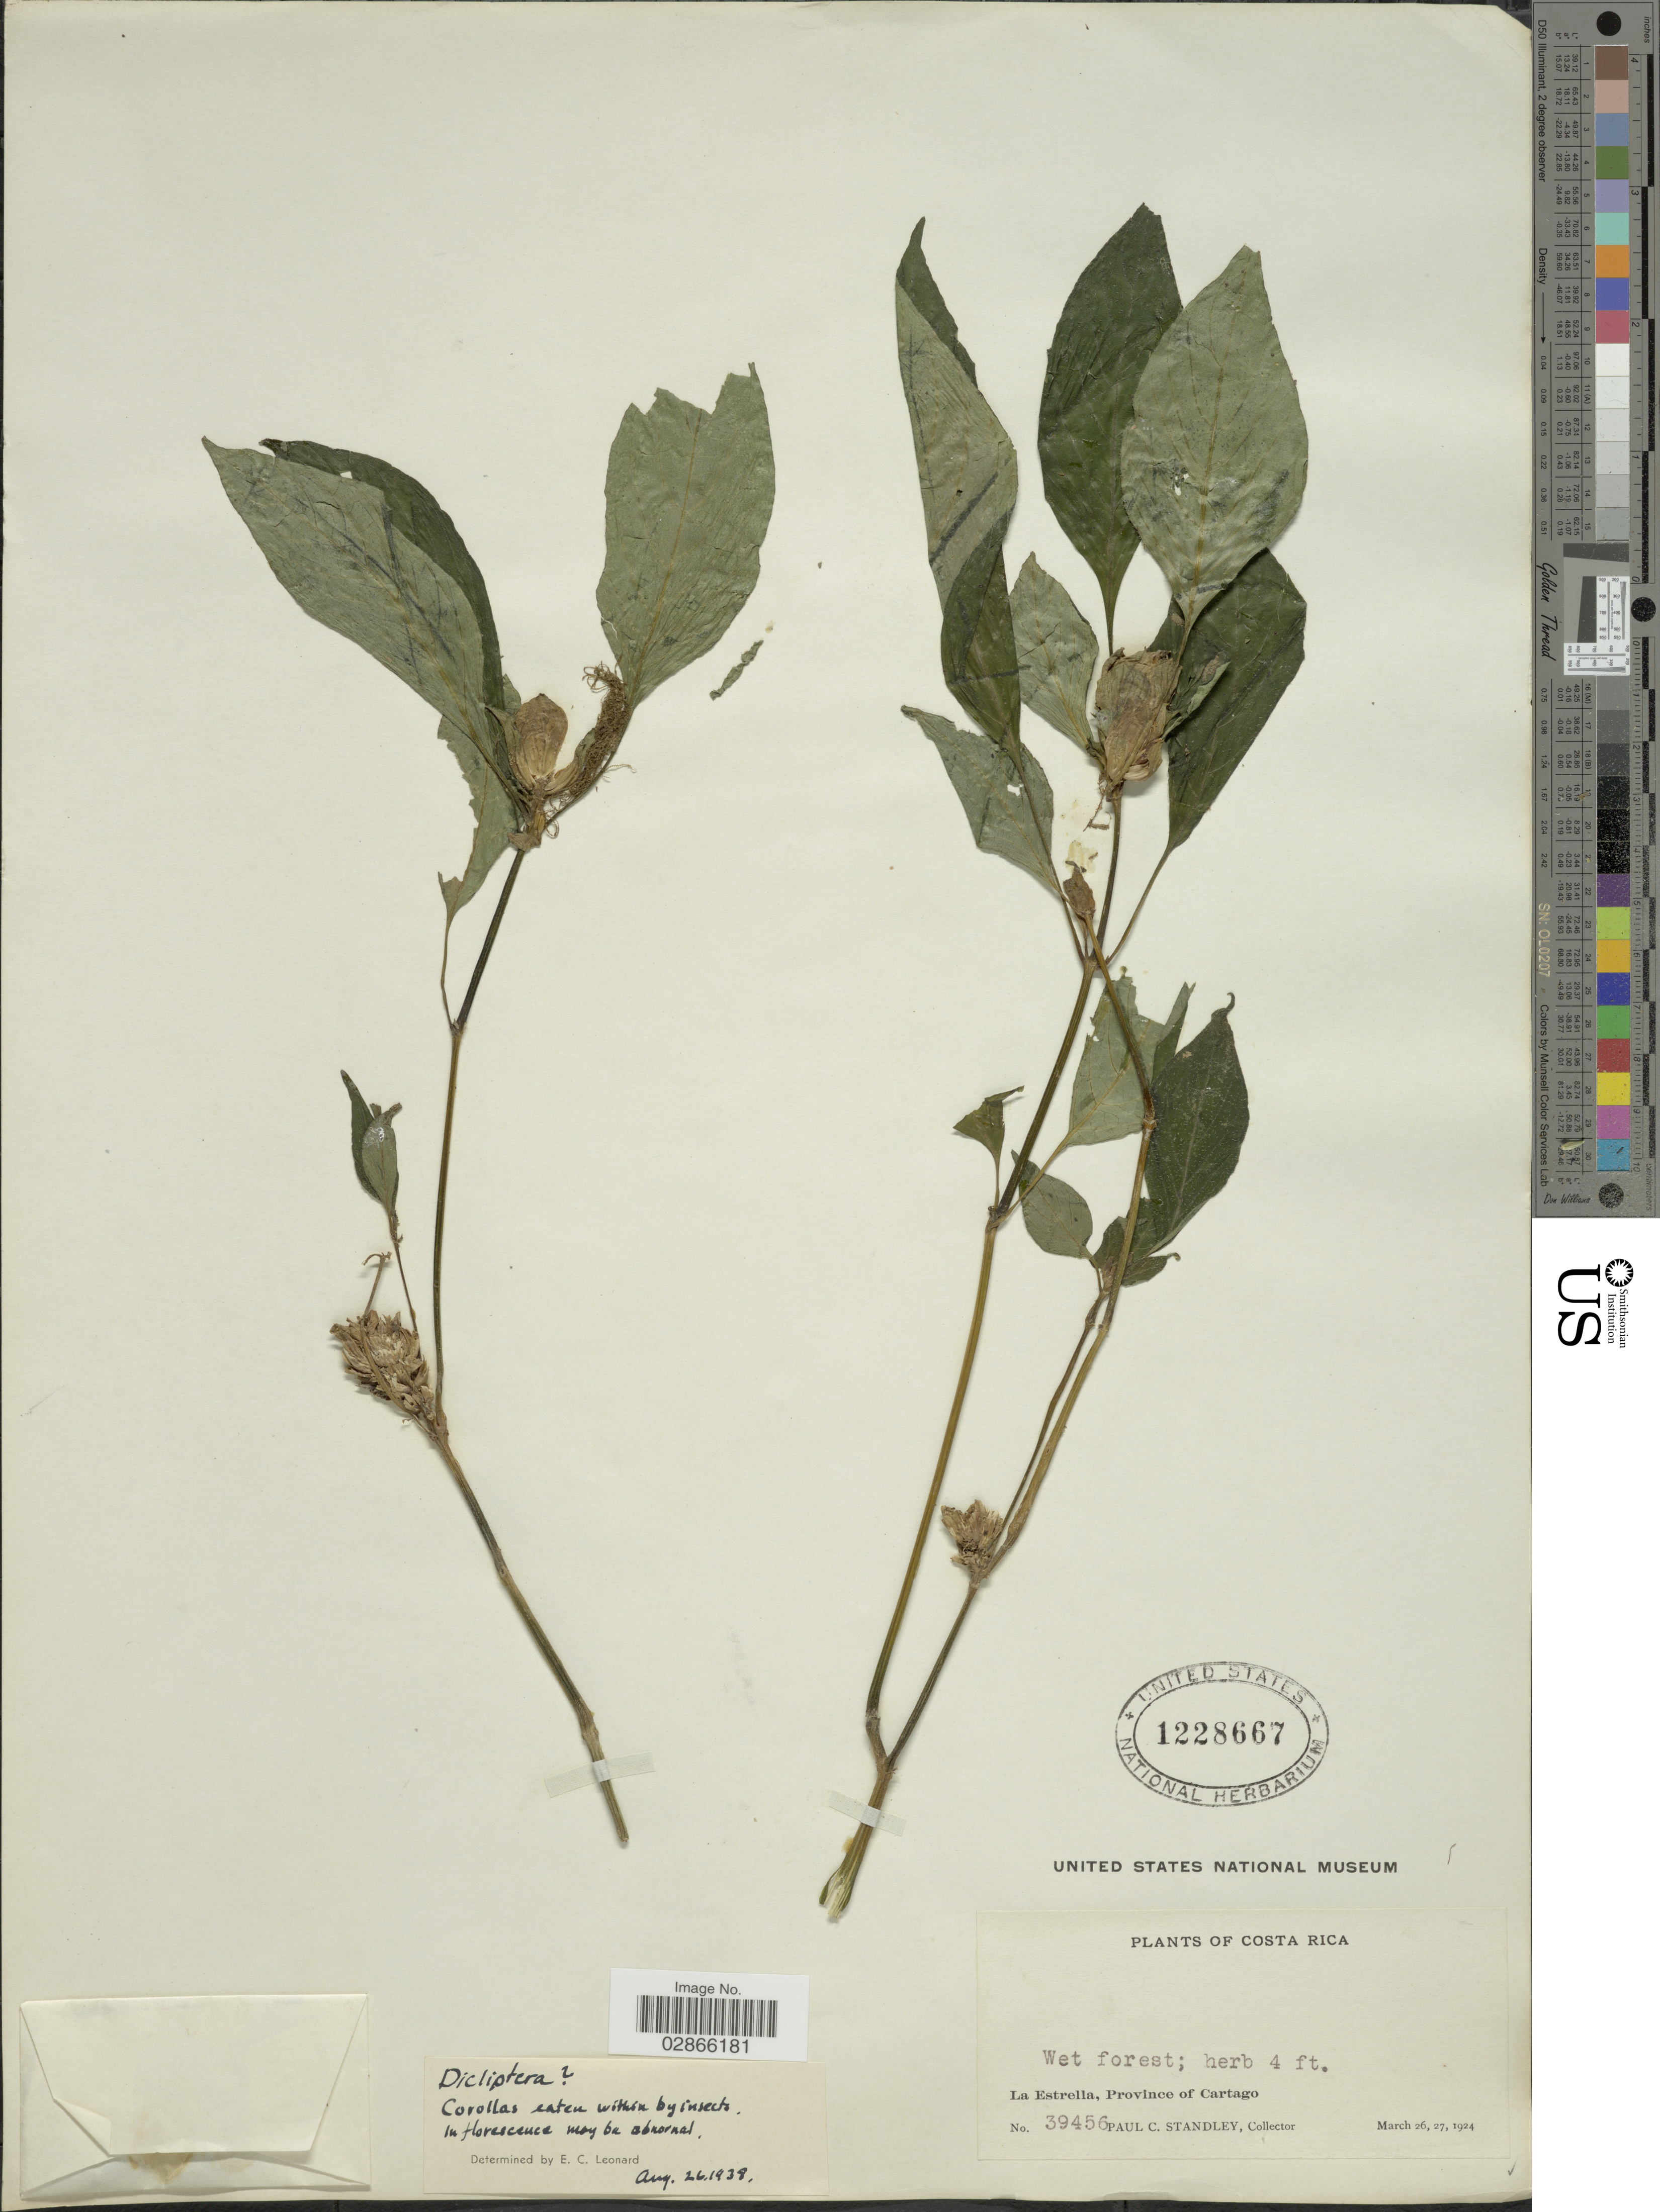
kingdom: Plantae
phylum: Tracheophyta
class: Magnoliopsida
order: Lamiales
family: Acanthaceae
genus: Aphelandra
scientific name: Aphelandra sp.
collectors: P. C. Standley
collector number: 39456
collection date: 1924-03-26/1924-03-27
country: Costa Rica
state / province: Cartago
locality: La Estrella.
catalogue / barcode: US 1228667